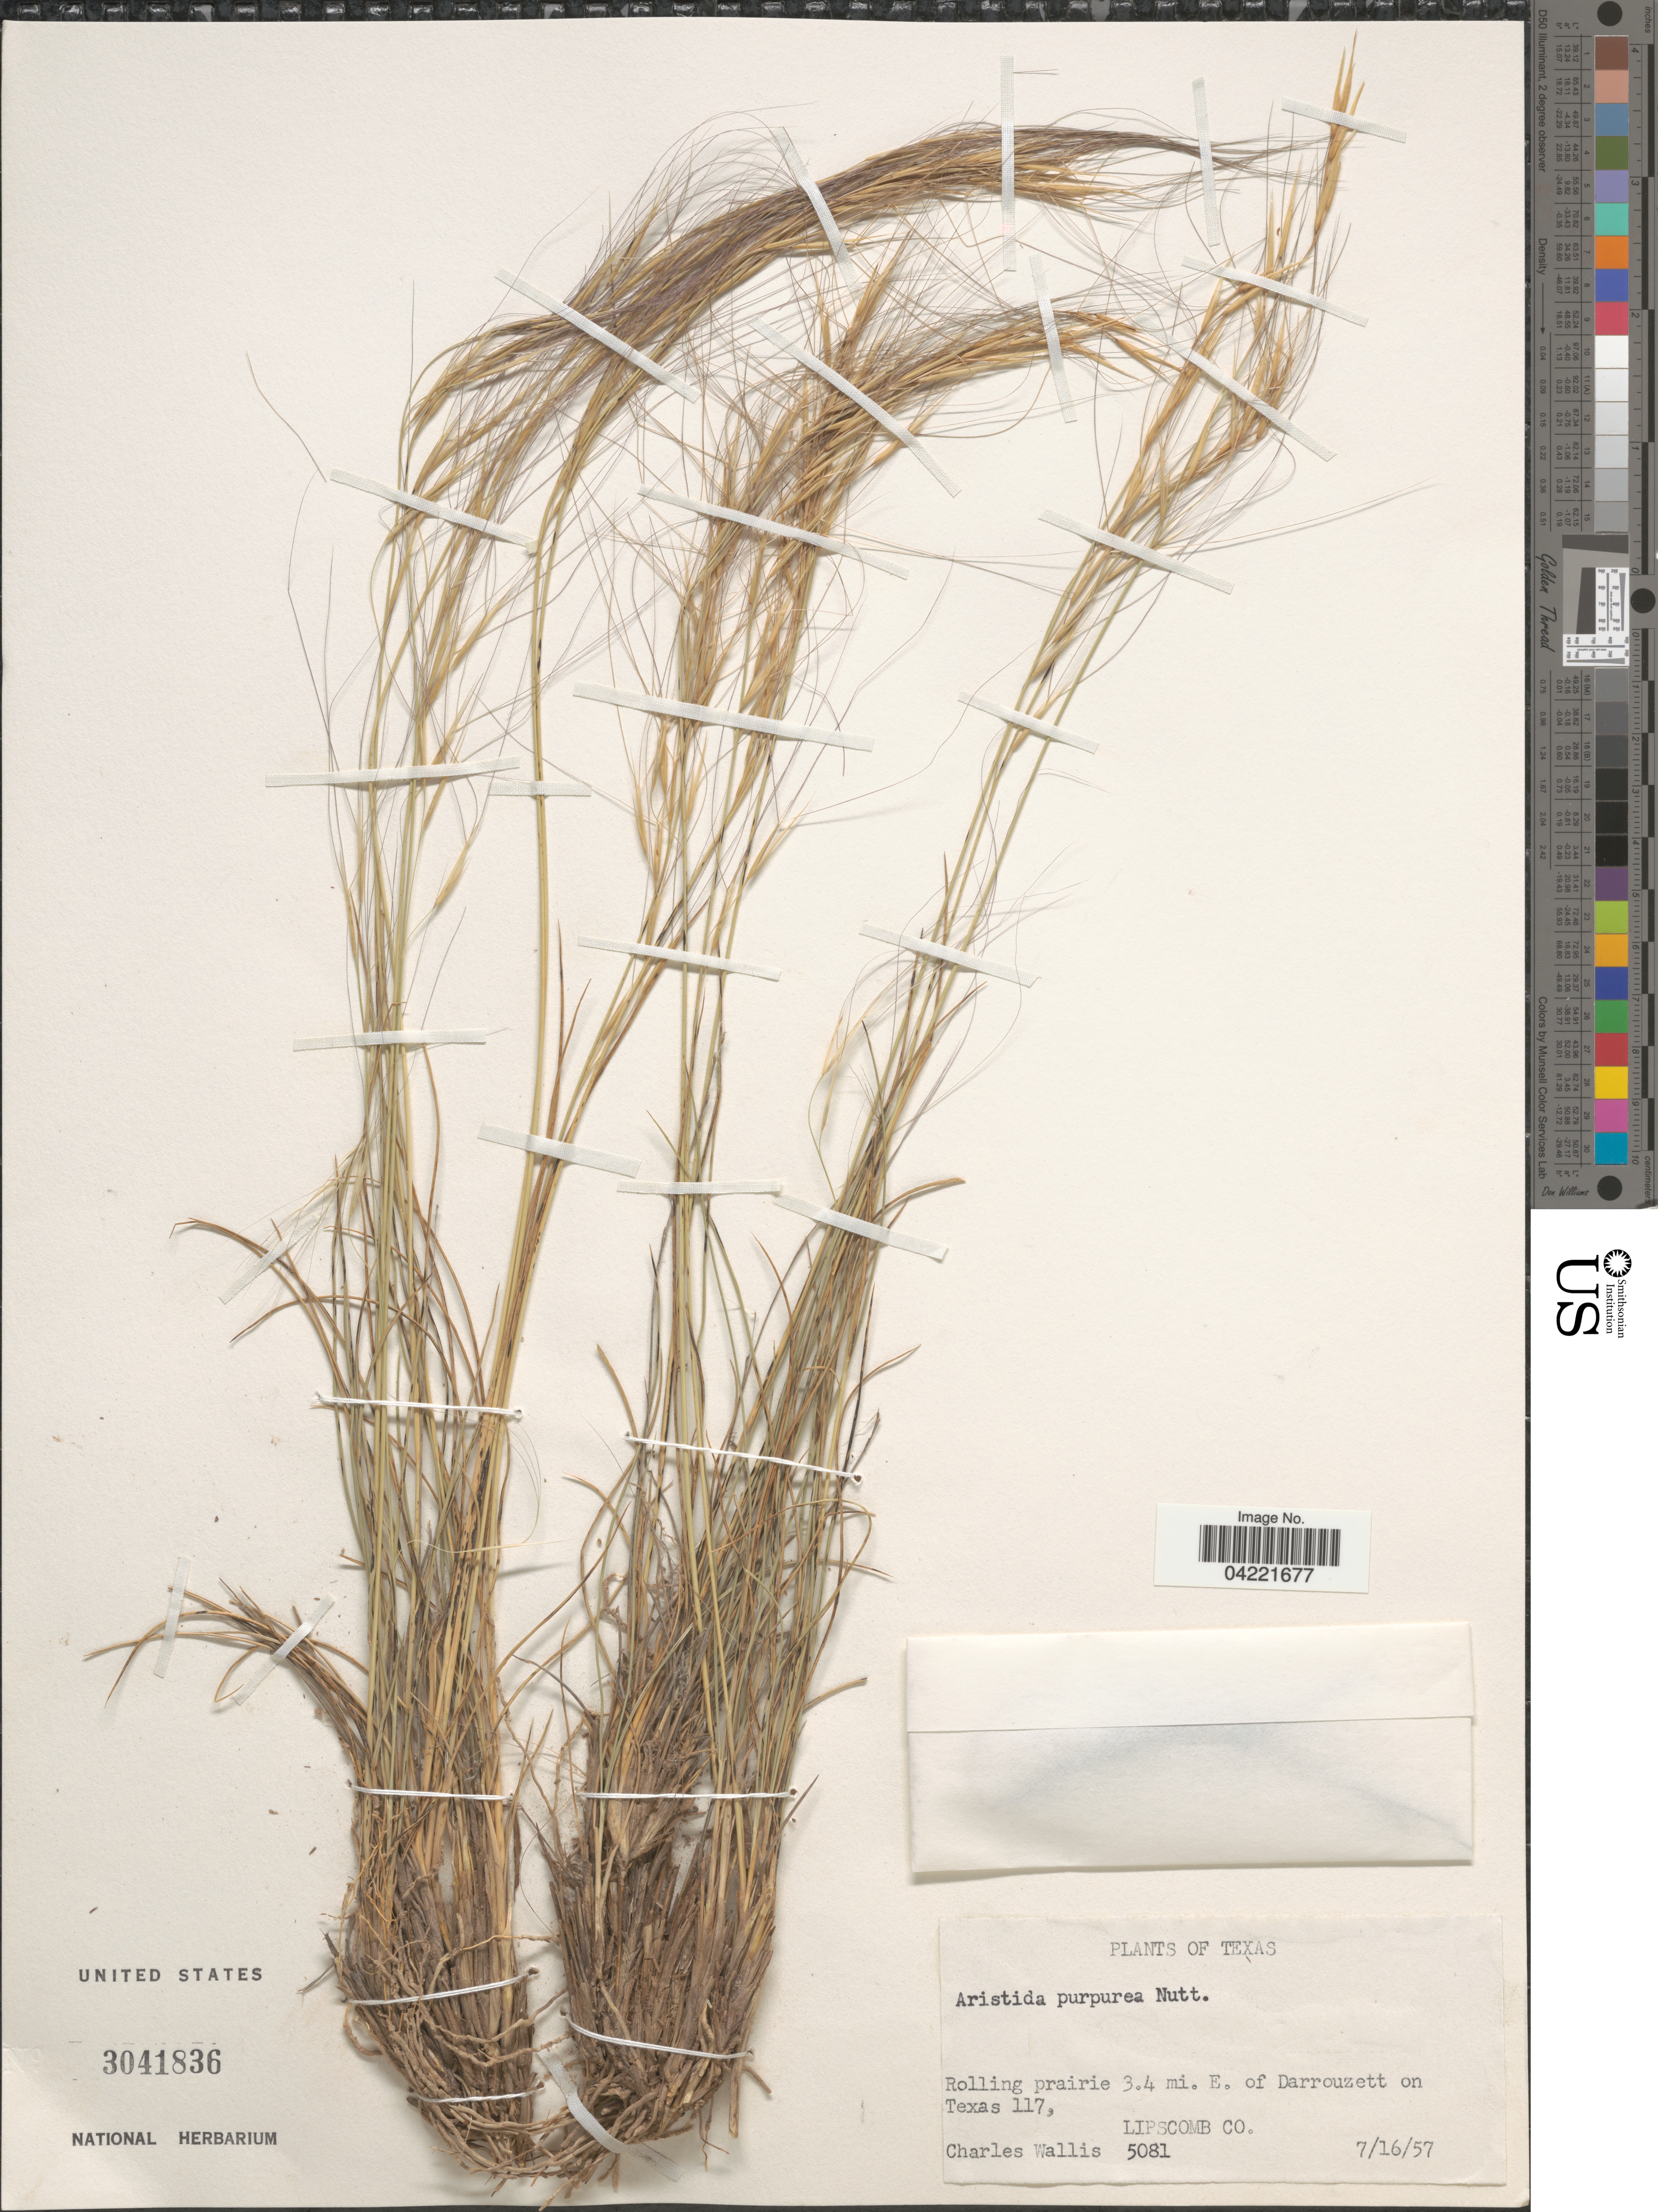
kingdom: Plantae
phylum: Tracheophyta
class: Liliopsida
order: Poales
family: Poaceae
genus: Aristida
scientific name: Aristida purpurea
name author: Nutt.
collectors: C. Wallis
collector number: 5081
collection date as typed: Transcribed d/m/y: 16/7/57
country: United States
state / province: Texas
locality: Rolling prairie 3.4 mi. E. of Darrouzett on Texas 117, Lipscomb Co.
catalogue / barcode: US 3041836